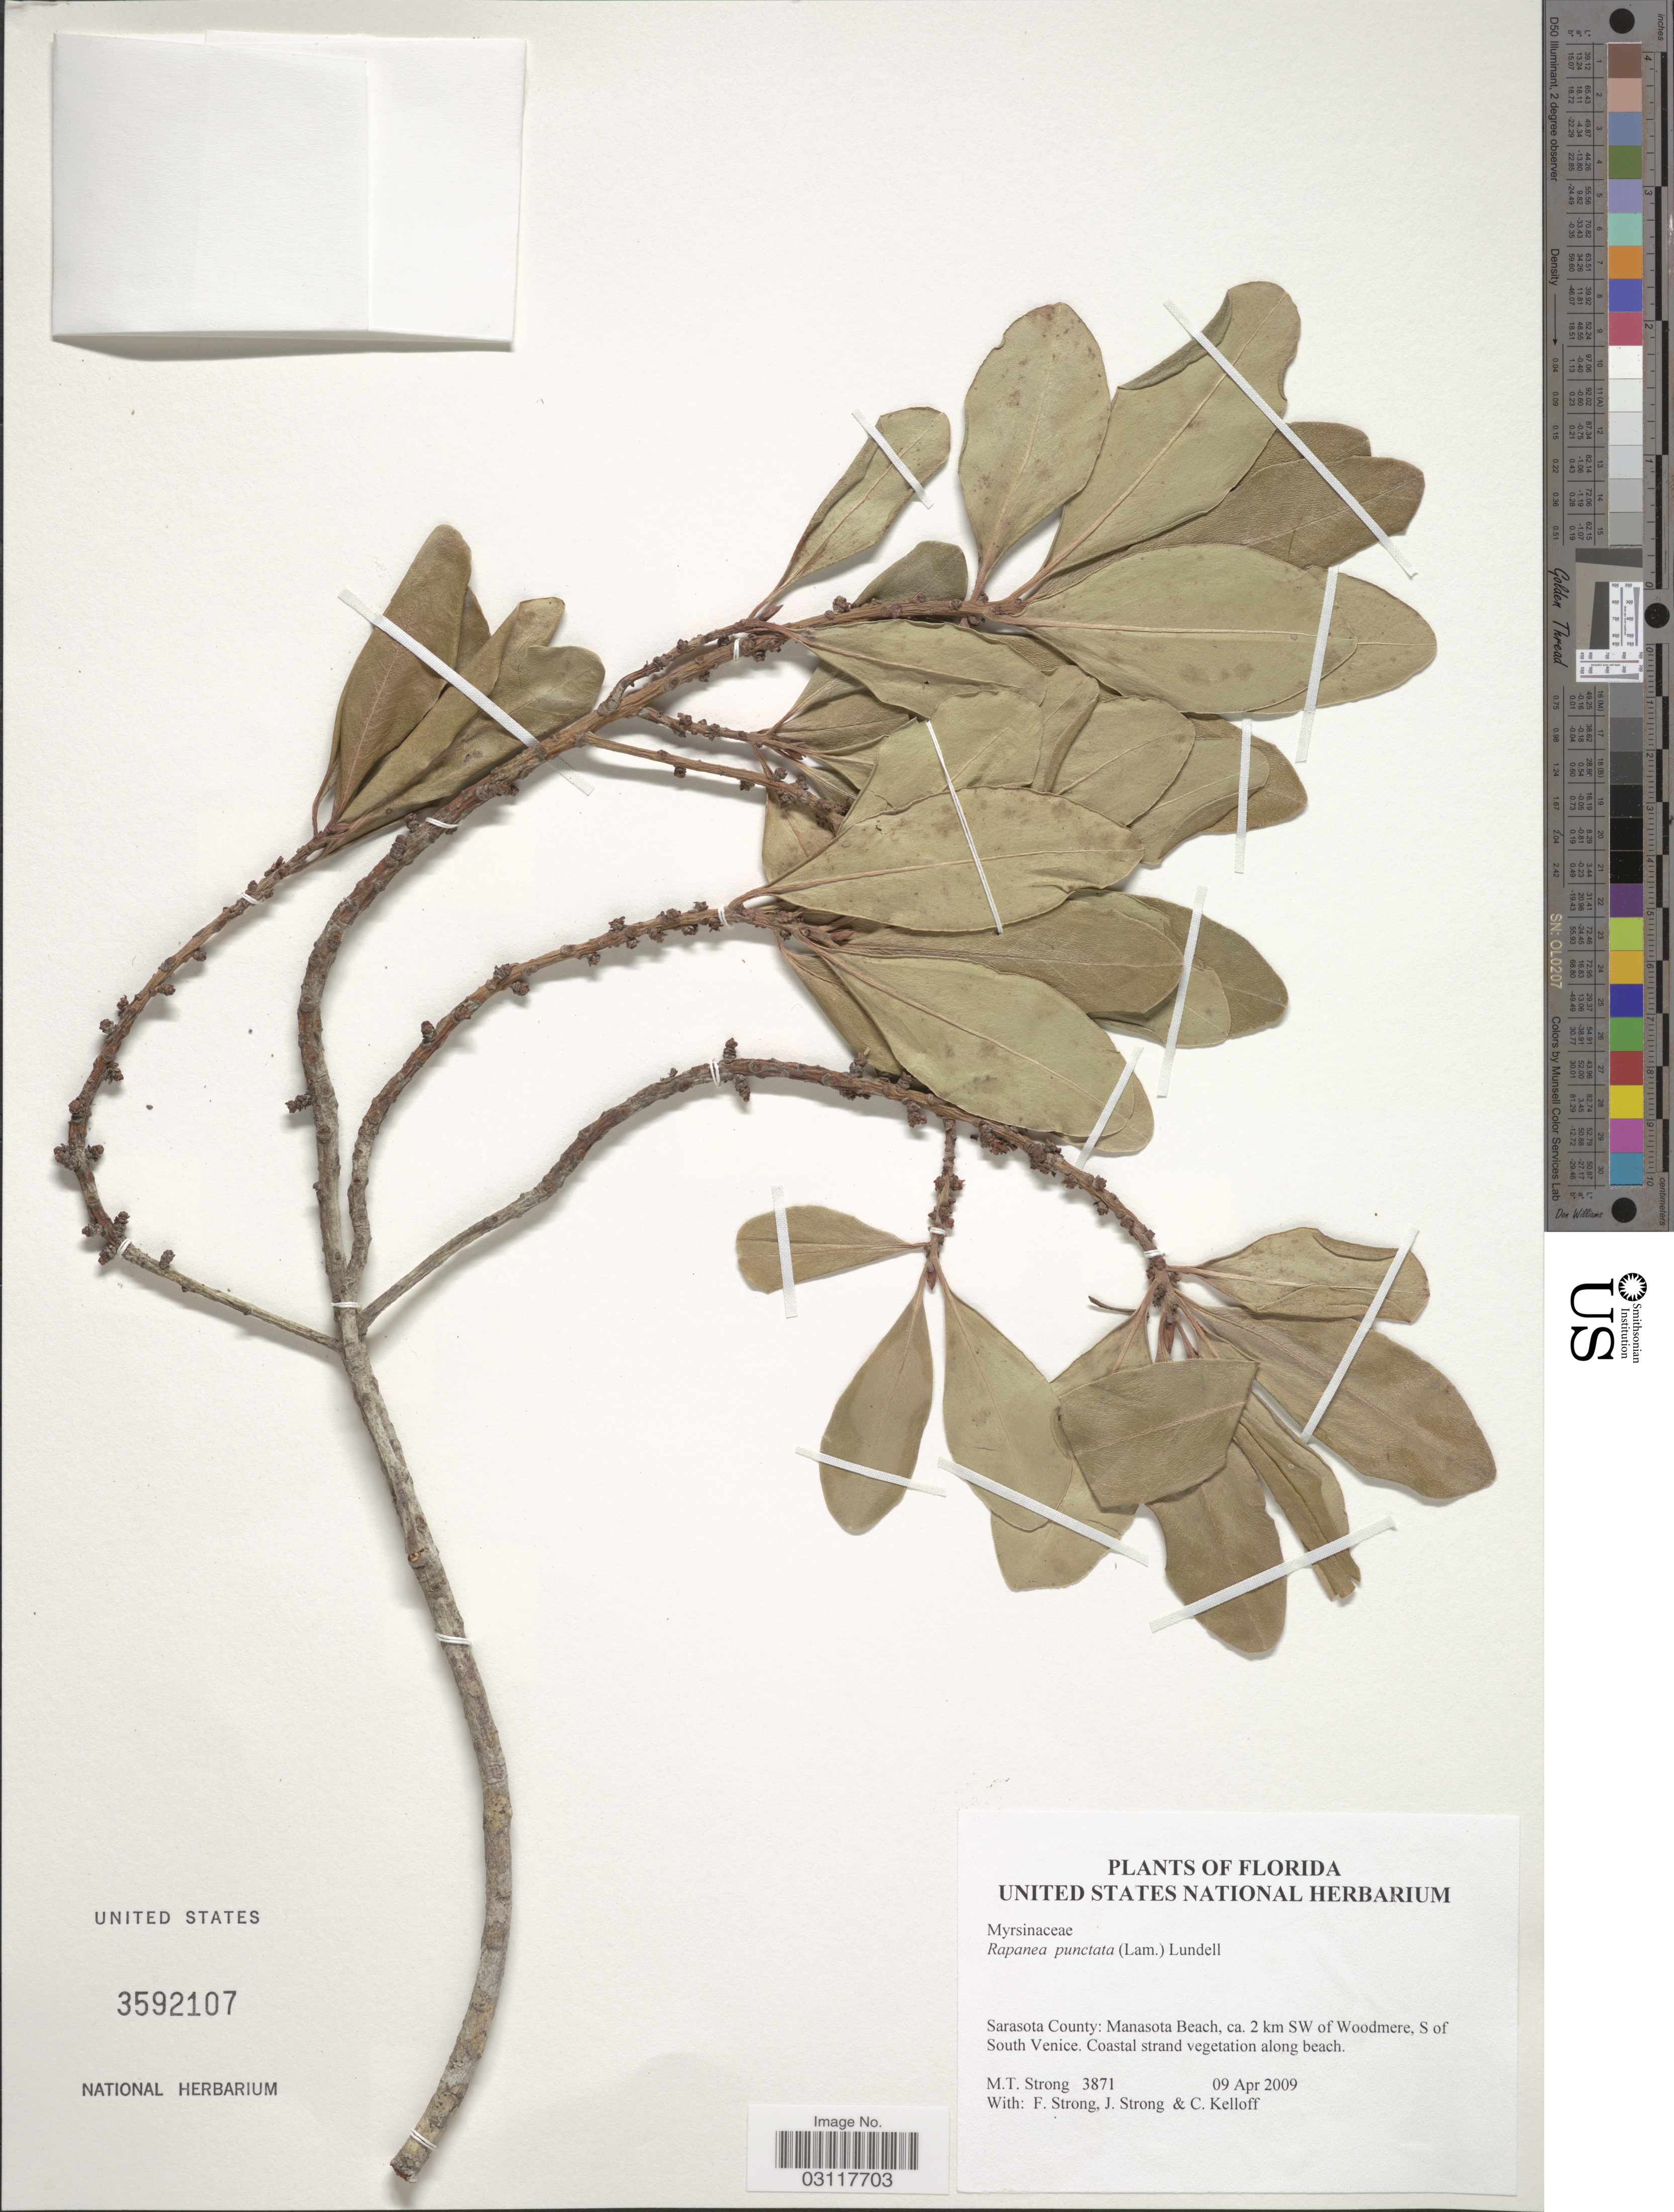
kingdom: Plantae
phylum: Tracheophyta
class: Magnoliopsida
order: Ericales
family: Primulaceae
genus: Rapanea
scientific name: Rapanea punctata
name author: (Lam.) Lundell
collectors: M. T. Strong, F. Strong, J. Strong & C. L. Kelloff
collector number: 3871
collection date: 2009-04-09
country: United States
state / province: Florida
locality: Sarasota County: Manasota Beach, ca. 2 km SW of Woodmere, S of South Venice.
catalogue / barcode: US 3592107